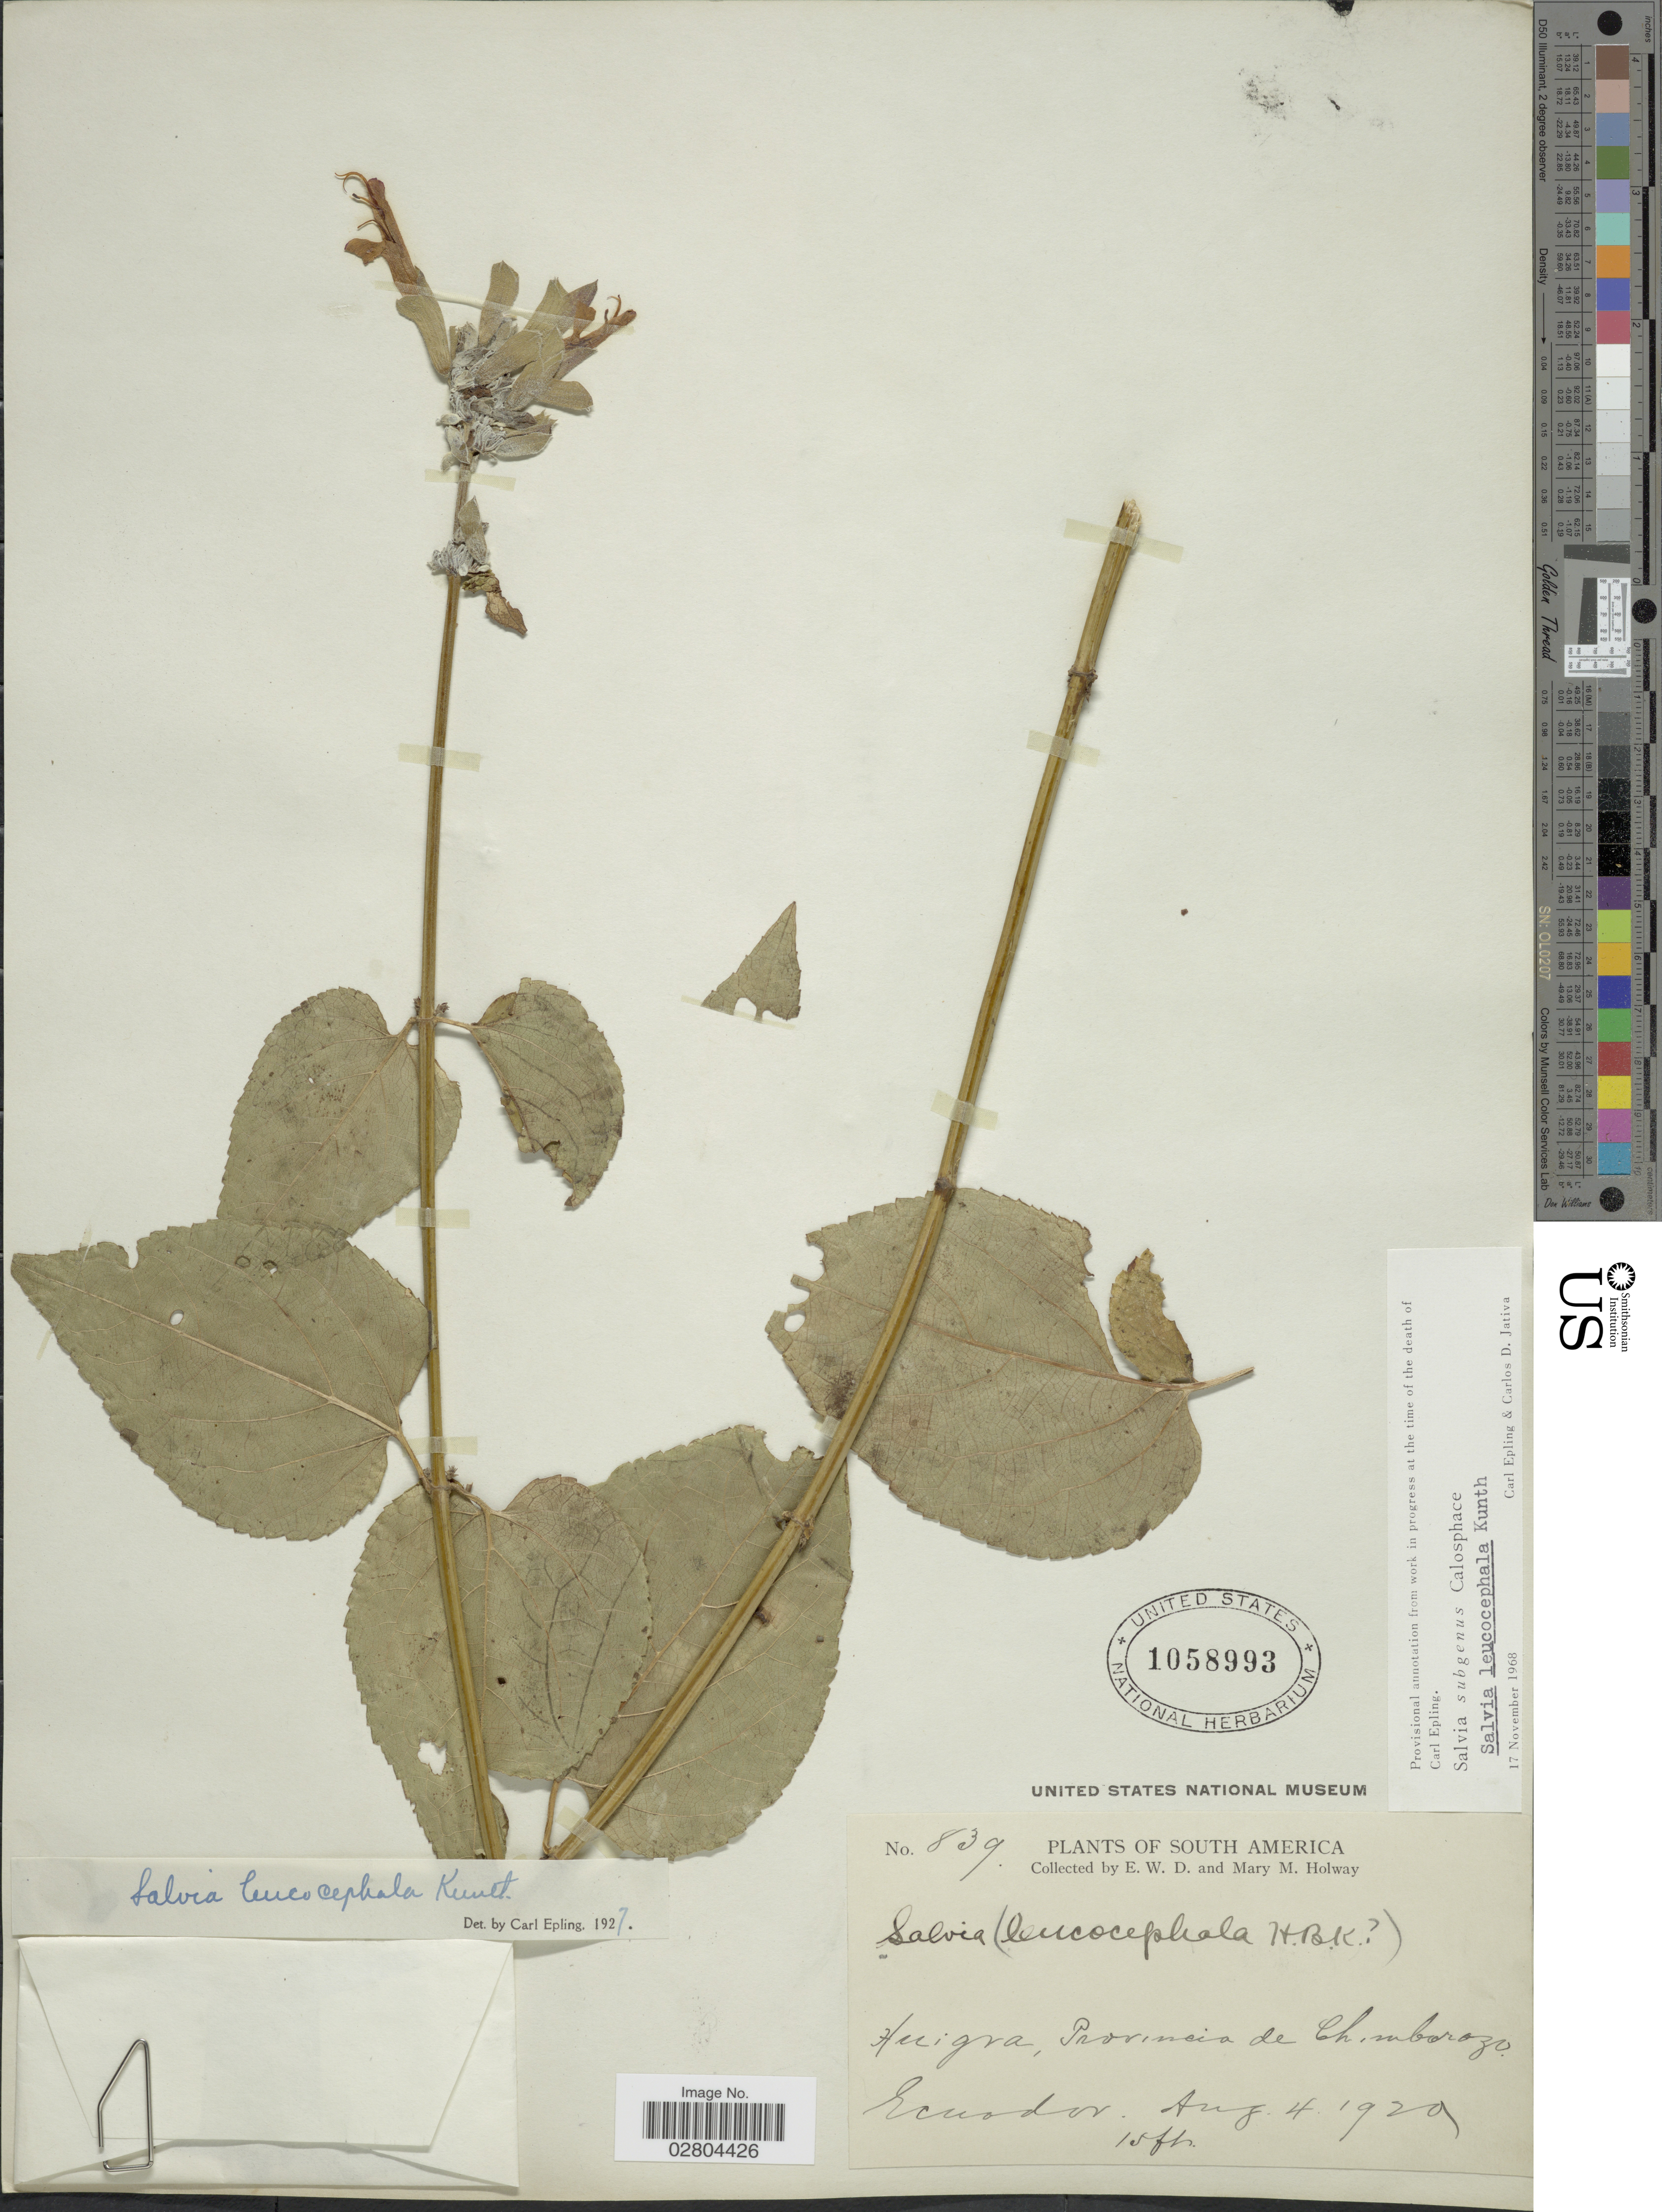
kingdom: Plantae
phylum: Tracheophyta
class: Magnoliopsida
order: Lamiales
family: Lamiaceae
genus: Salvia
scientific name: Salvia leucocephala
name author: Kunth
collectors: E. W. D. Holway & M. M. Holway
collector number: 839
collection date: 1920-08-04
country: Ecuador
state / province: Chimborazo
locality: Huigra.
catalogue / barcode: US 1058993